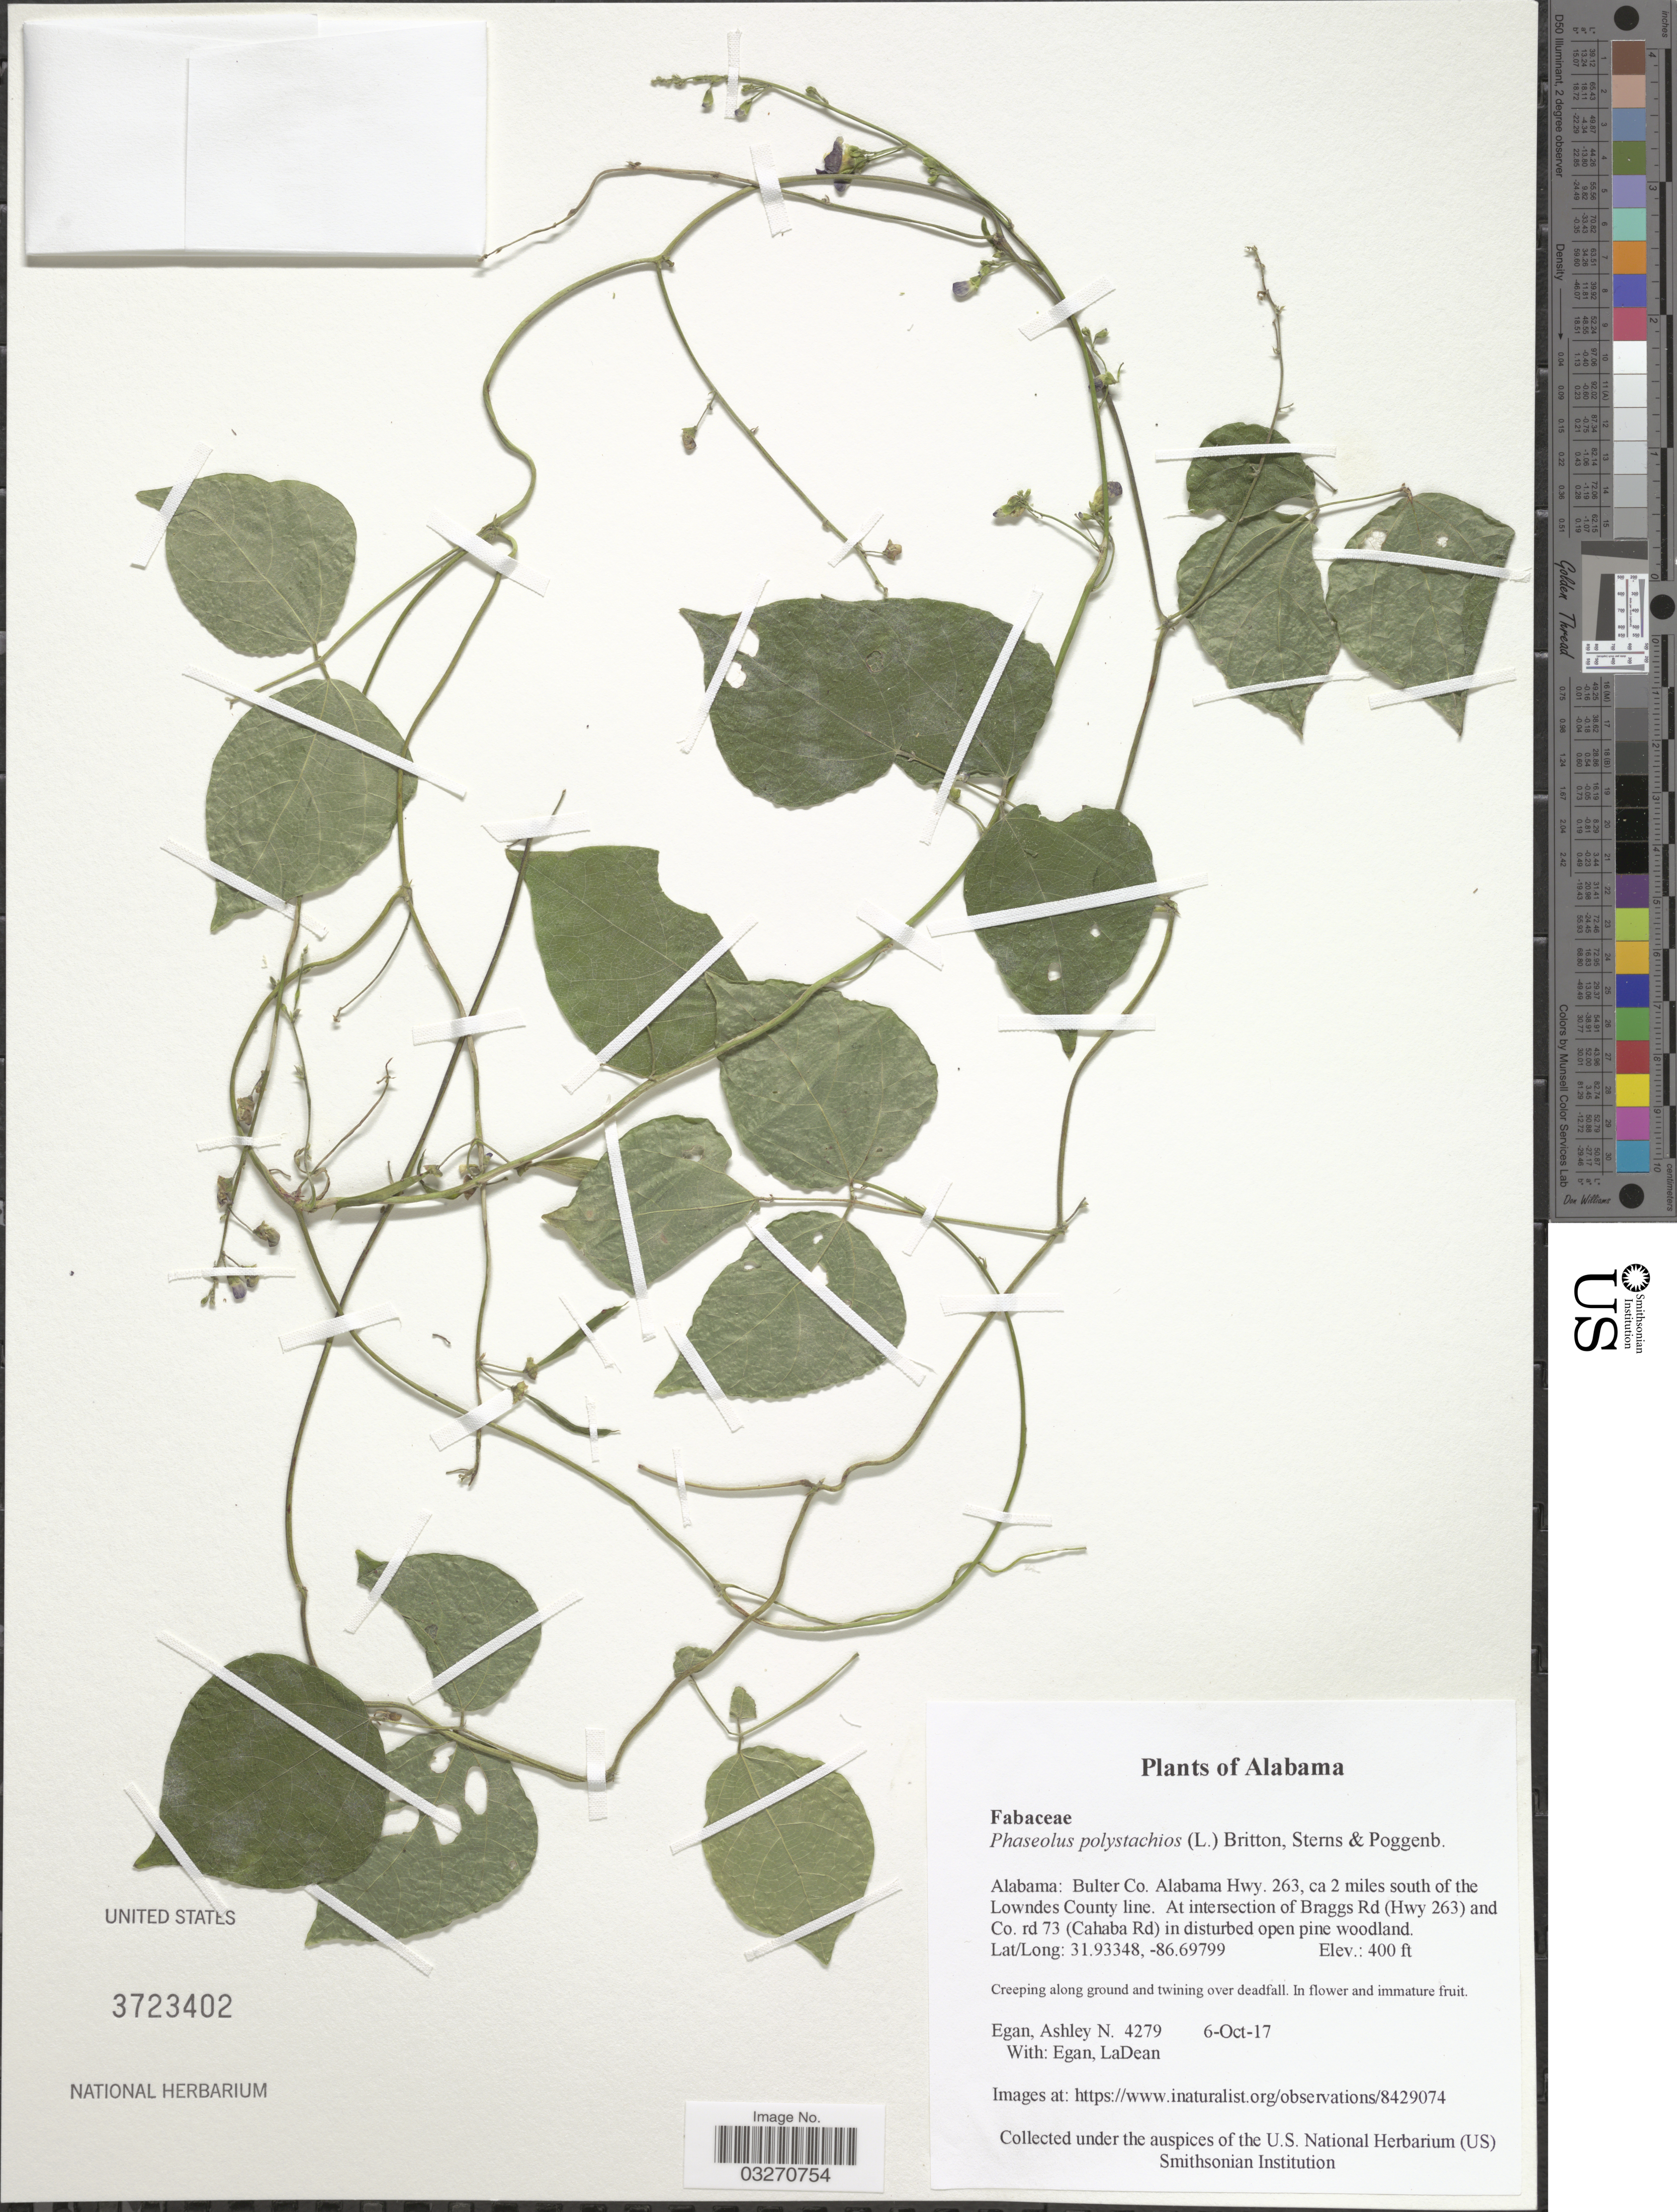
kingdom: Plantae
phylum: Tracheophyta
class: Magnoliopsida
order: Fabales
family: Fabaceae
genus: Phaseolus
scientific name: Phaseolus polystachios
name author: (L.) Britton, Stearns & Poggenb.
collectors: A. N. Egan & L. Egan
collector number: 4279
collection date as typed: Transcribed d/m/y: 6/10/17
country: United States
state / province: Alabama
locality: Bulter Co. Alabama Hwy. 263, ca 2 miles south of the Lowndes County line. At intersection of Braggs Rd (Hwy 263) and Co. rd 73 (Cahaba Rd).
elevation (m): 122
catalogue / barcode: US 3723402